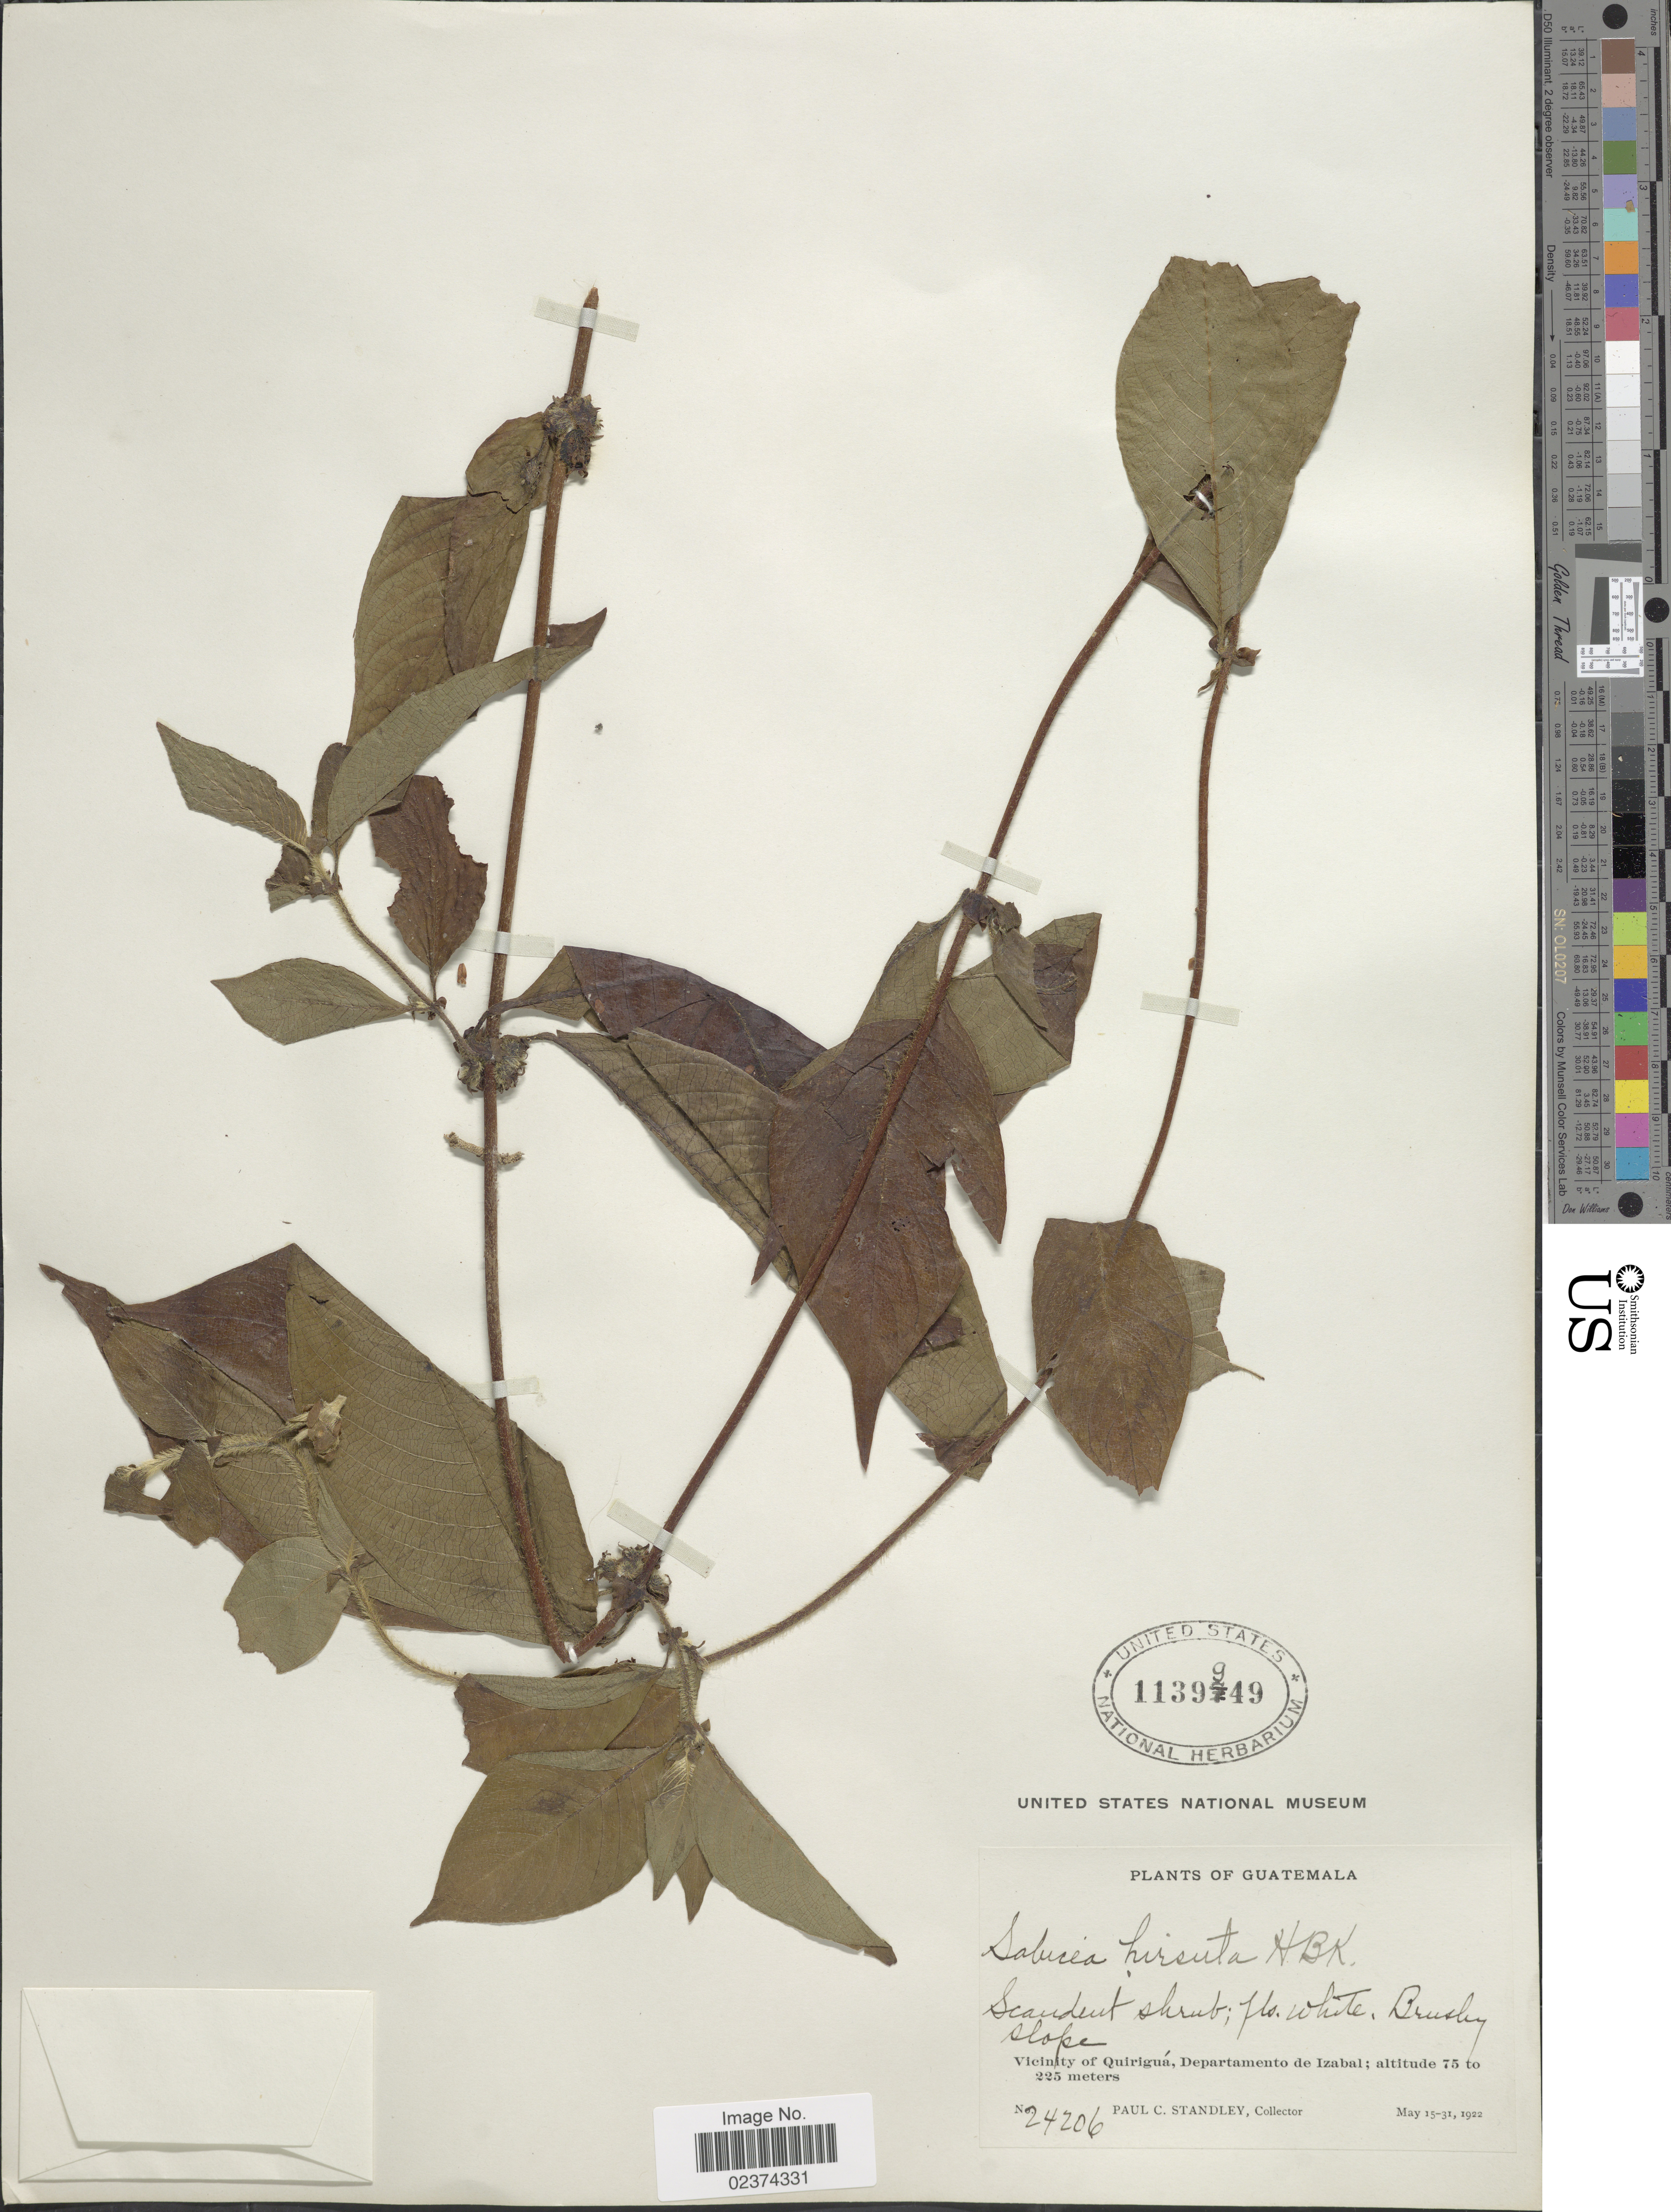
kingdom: Plantae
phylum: Tracheophyta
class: Magnoliopsida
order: Gentianales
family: Rubiaceae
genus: Sabicea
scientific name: Sabicea hirsuta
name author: Kunth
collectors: P. C. Standley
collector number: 24206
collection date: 1922-05-15/1922-05-31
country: Guatemala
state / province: Izabal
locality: Vicinity of Quiriguá, Departamento de Izabal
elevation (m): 75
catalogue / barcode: US 1139949